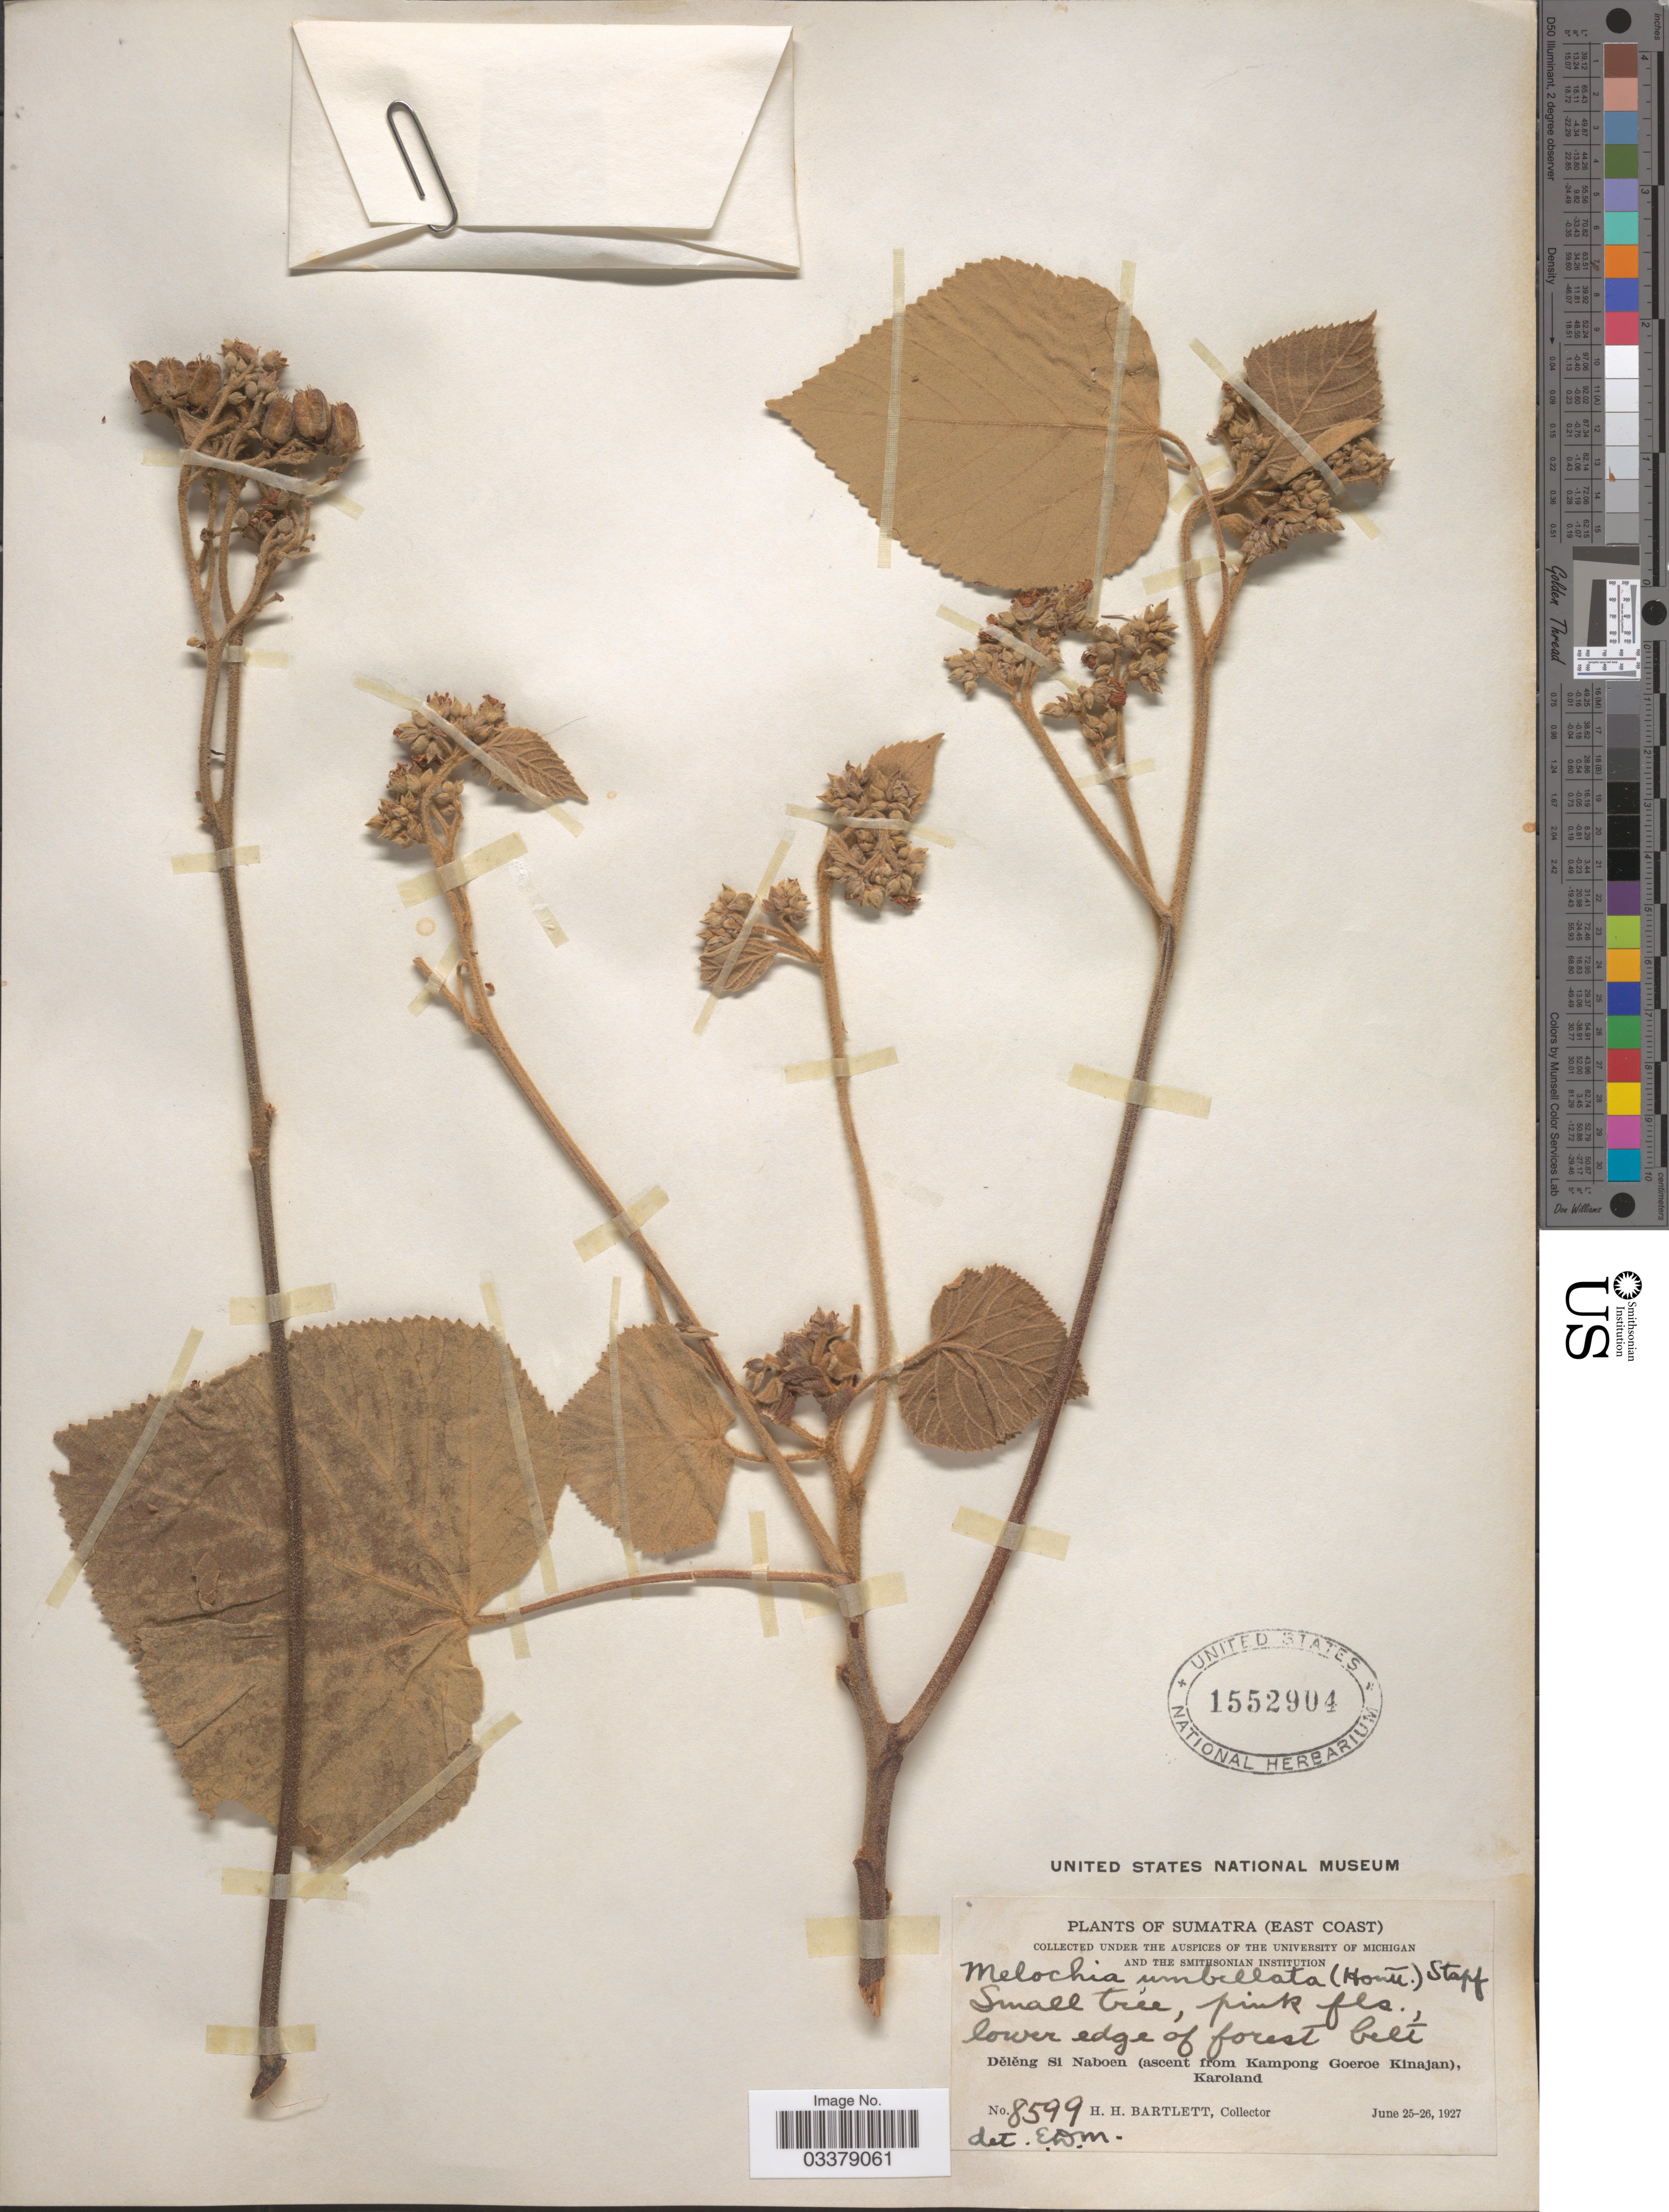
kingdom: Plantae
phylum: Tracheophyta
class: Magnoliopsida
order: Malvales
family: Malvaceae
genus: Melochia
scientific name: Melochia umbellata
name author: Stapf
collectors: H. H. Bartlett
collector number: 8599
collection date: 1927-06-25/1927-06-26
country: Indonesia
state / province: Sumatra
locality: (East Coast). Dēlēng Si Naboen (ascent from Kampong Goeroe Kinajan), Karoland.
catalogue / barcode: US 1552904